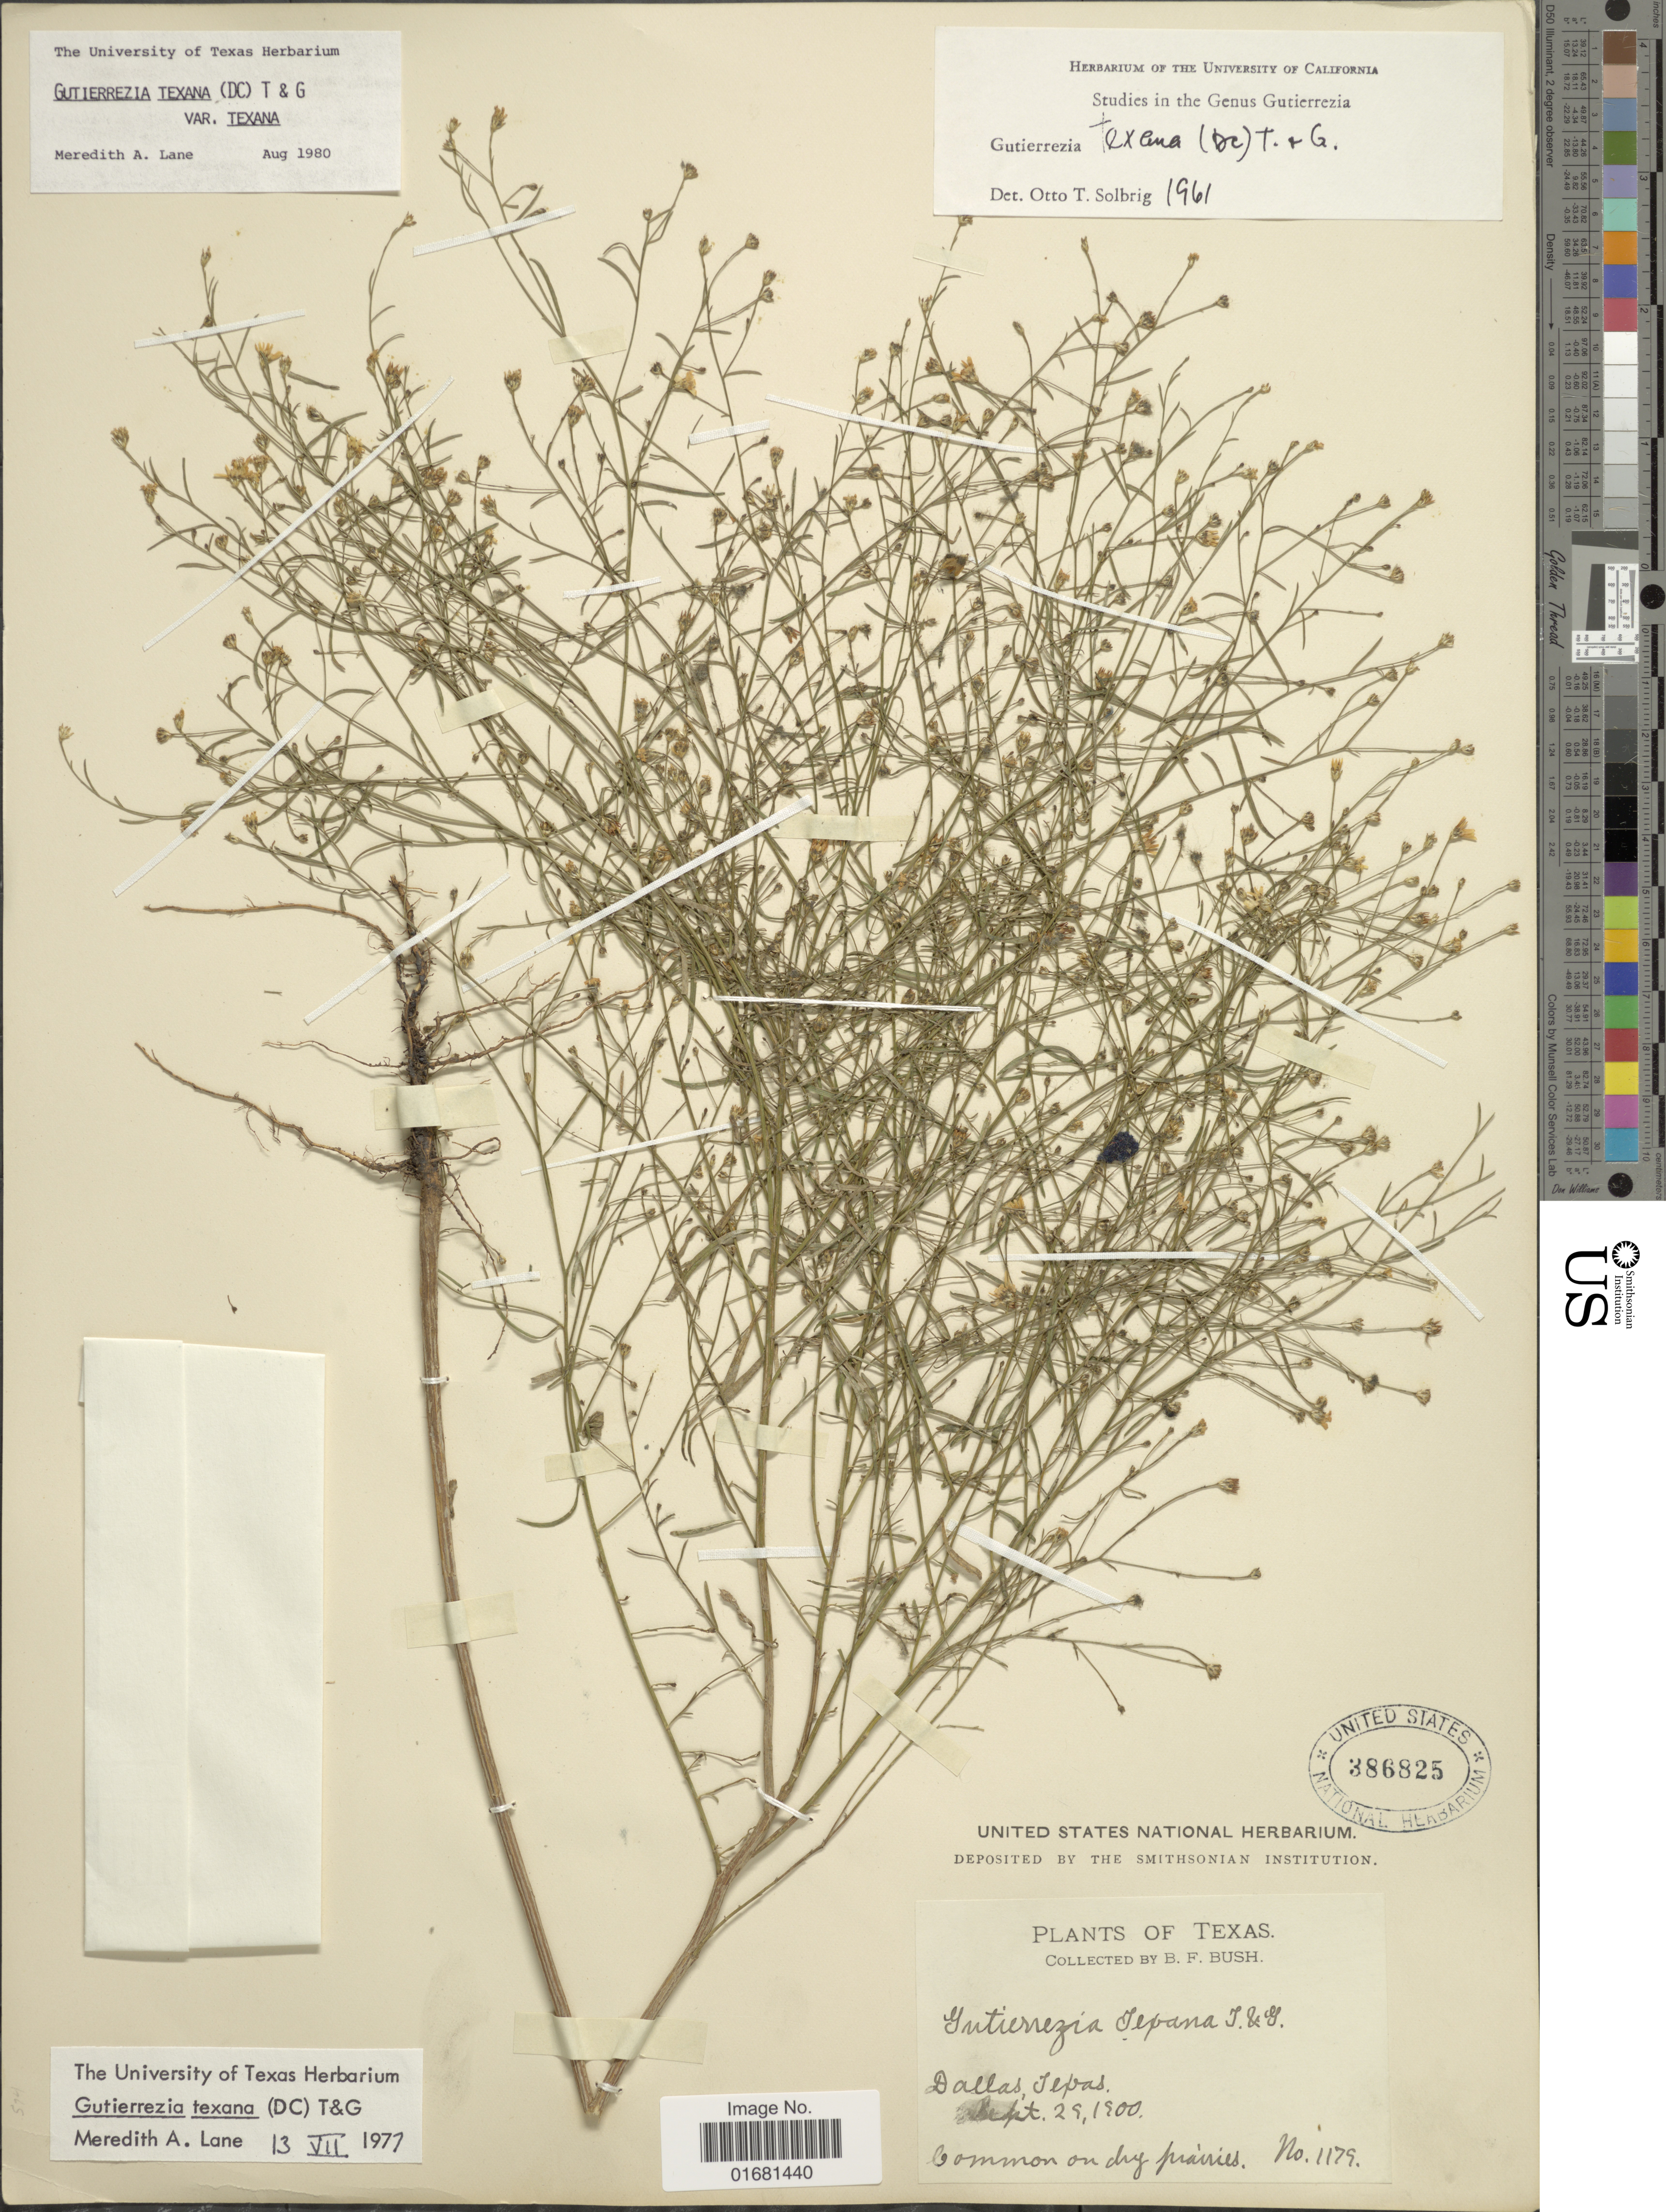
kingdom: Plantae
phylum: Tracheophyta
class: Magnoliopsida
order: Asterales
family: Asteraceae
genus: Gutierrezia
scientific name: Gutierrezia texana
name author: (DC.) Torr. & A. Gray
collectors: B. F. Bush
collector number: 1179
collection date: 1900-09-25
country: United States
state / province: Texas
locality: Dllas, Texas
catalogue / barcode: US 386825